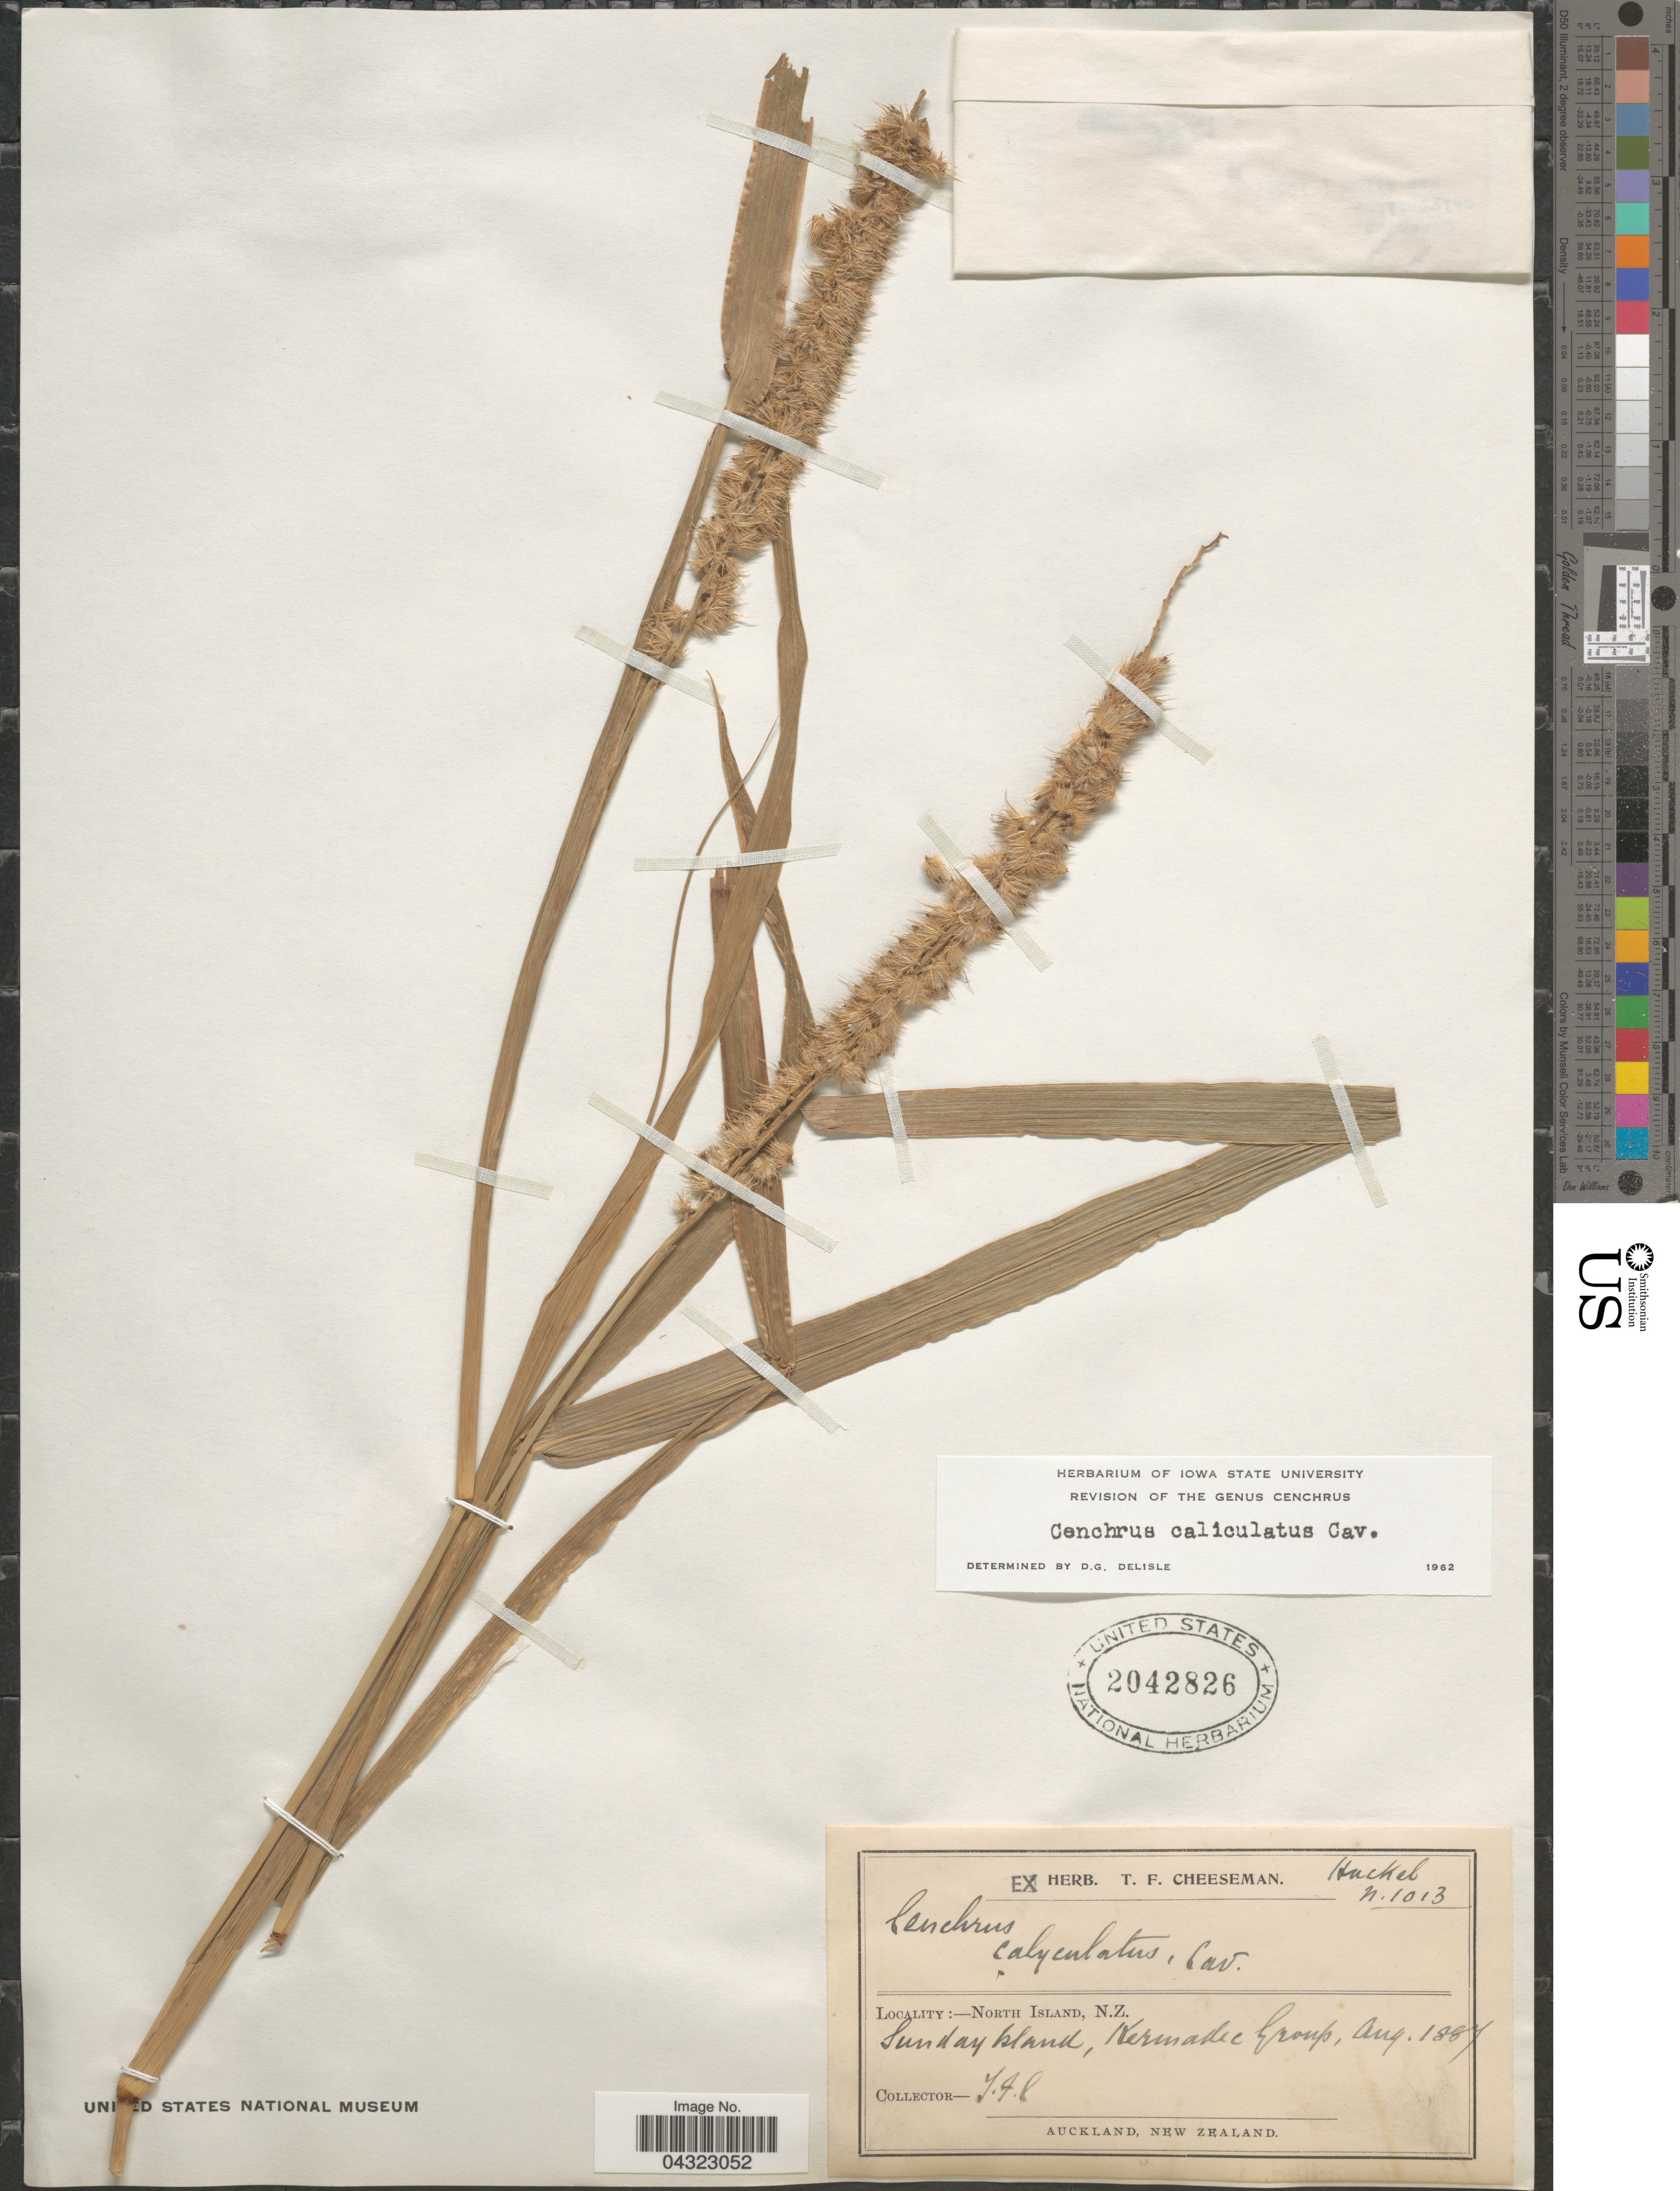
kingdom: Plantae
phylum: Tracheophyta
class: Liliopsida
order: Poales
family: Poaceae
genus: Cenchrus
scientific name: Cenchrus caliculatus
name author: Cav.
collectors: T. F. Cheeseman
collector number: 1013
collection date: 1887-08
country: New Zealand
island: Raoul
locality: Sunday (=Raoul) island, Kermadec Group.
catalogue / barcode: US 2042826